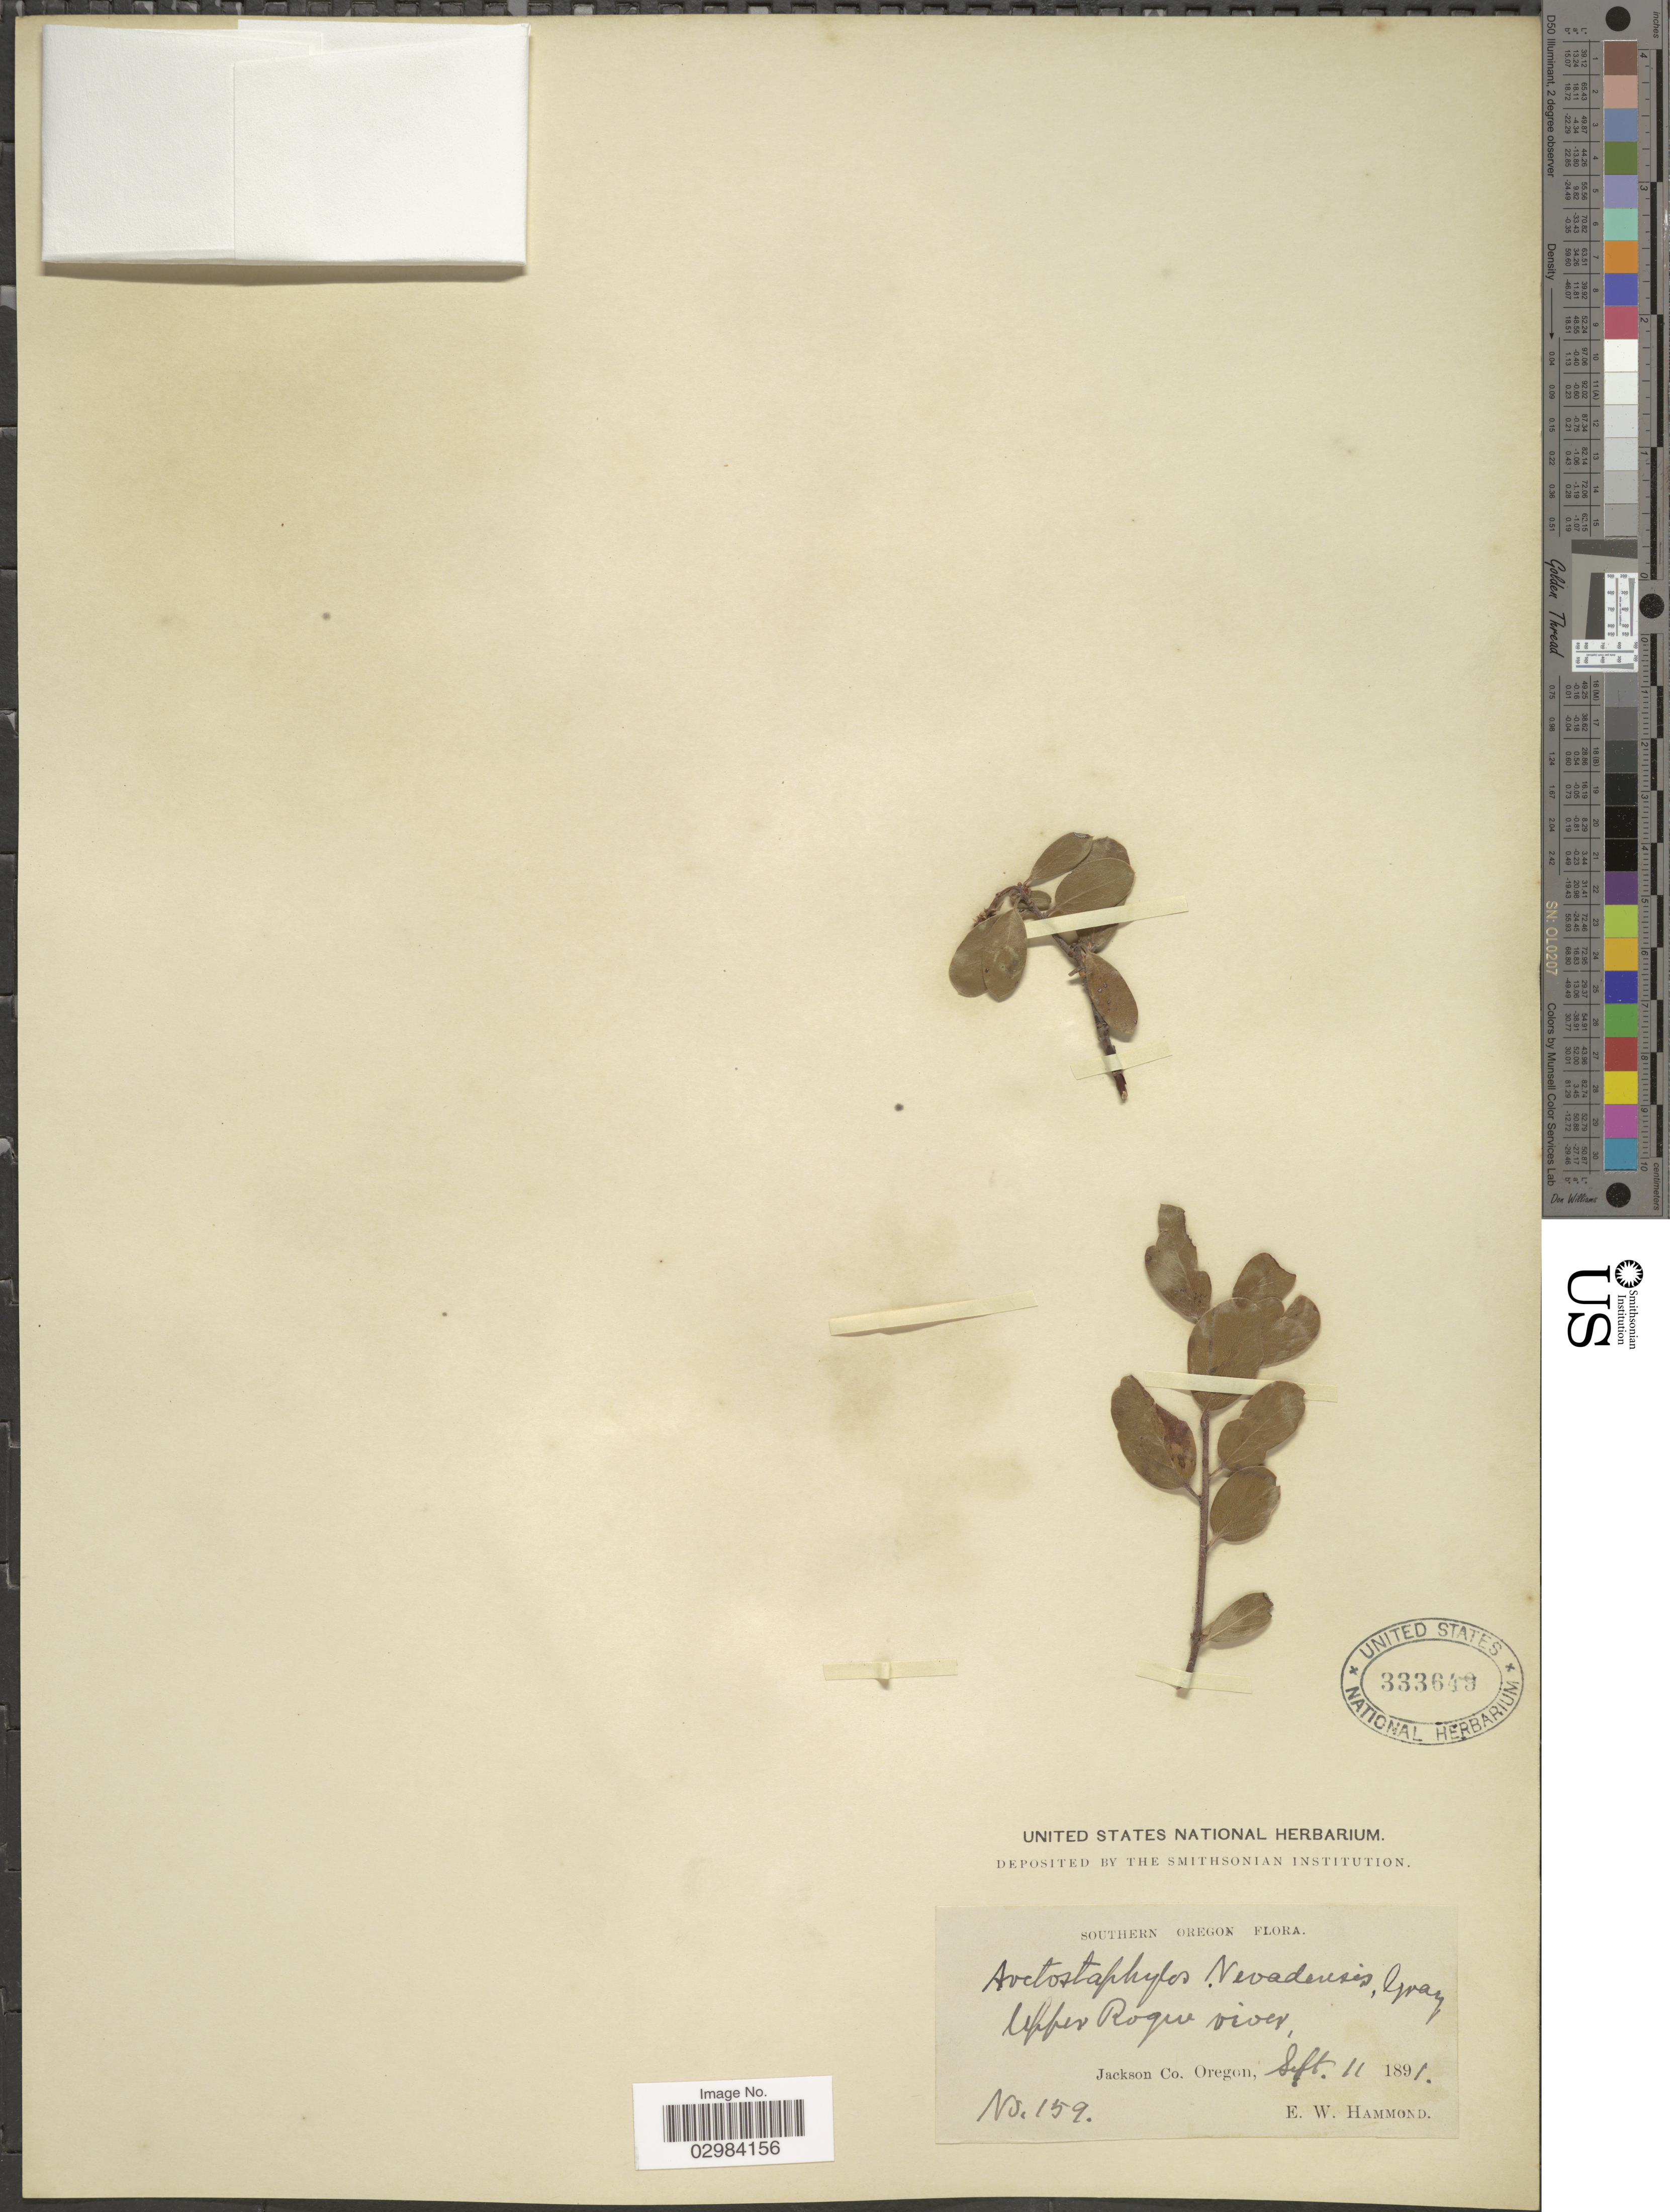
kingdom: Plantae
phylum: Tracheophyta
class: Magnoliopsida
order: Ericales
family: Ericaceae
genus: Arctostaphylos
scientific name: Arctostaphylos nevadensis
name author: A. Gray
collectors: E. Hammond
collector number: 159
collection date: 1891-09-11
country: United States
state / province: Oregon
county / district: Jackson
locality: Southern Oregon. Upper Rogue river, Jackson Co.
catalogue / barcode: US 333649